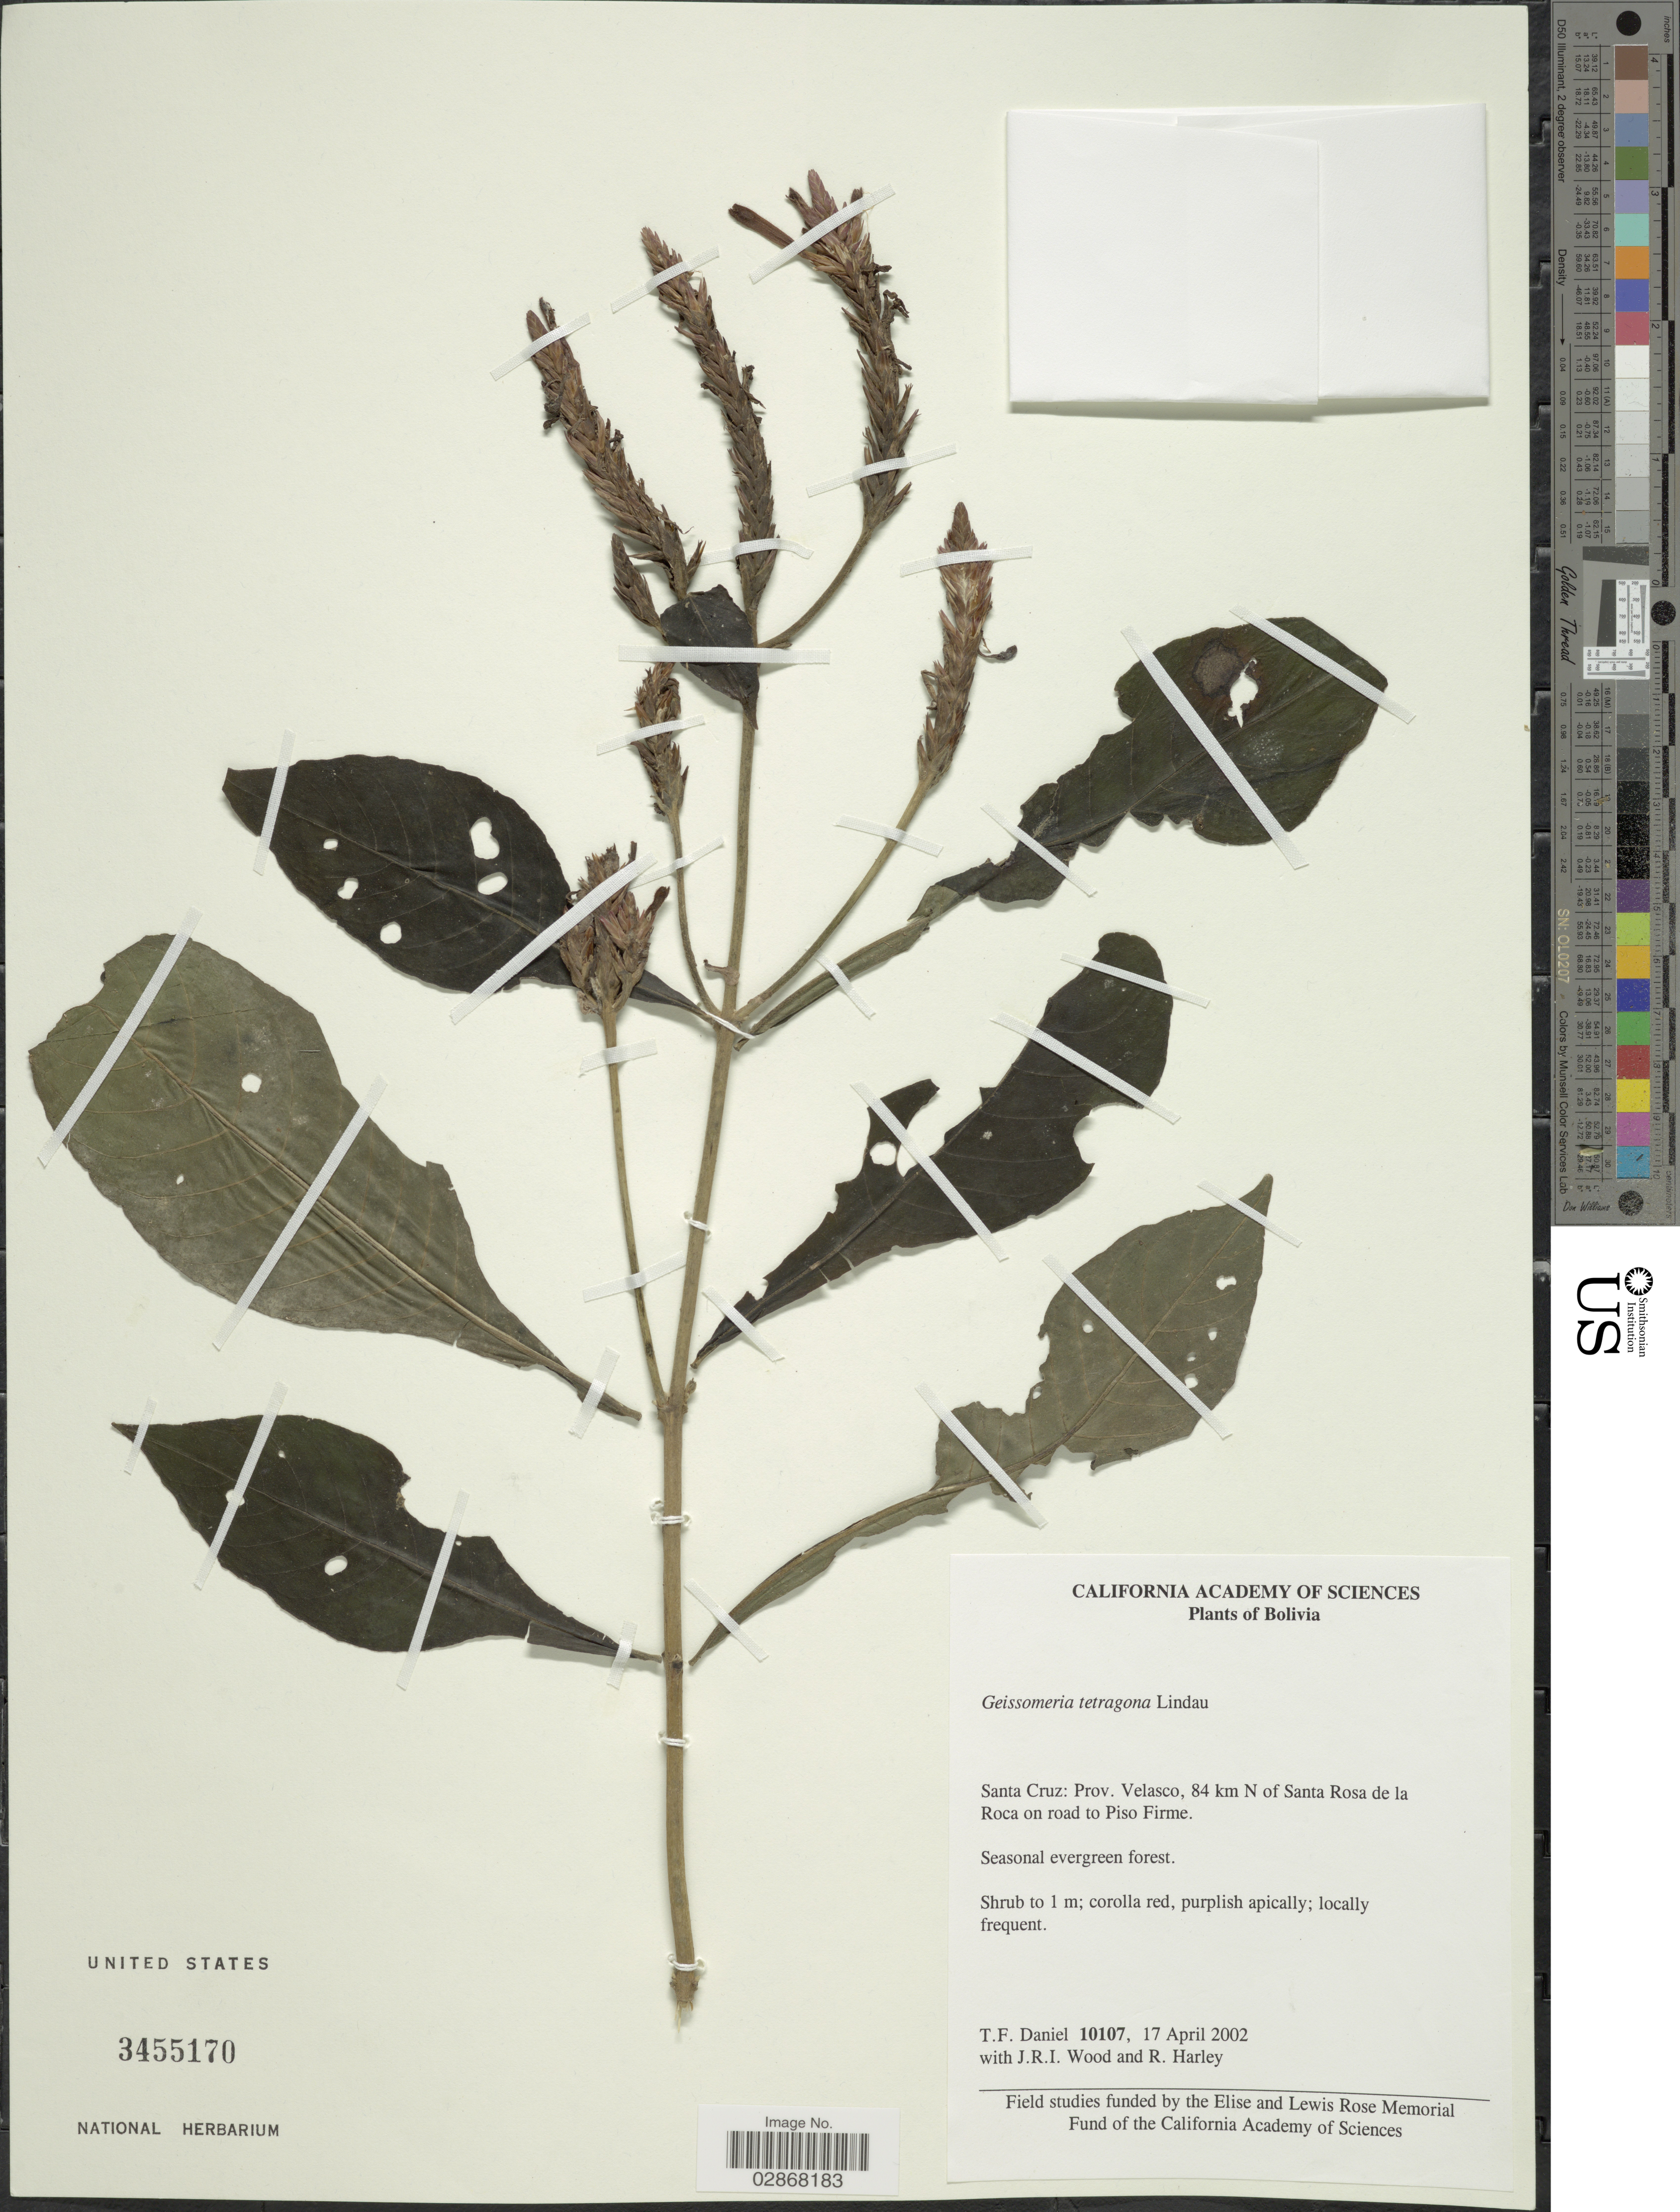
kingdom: Plantae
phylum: Tracheophyta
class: Magnoliopsida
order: Lamiales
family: Acanthaceae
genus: Geissomeria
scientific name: Geissomeria longiflora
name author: Lindl.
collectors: T. F. Daniel, J. R. I. Wood & R. Harley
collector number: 10107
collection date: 2002-04-17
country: Bolivia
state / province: Santa Cruz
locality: Prov. Velasco, 84 km N of Santa Rosa de la Roca on road to Piso Firme.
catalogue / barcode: US 3455170